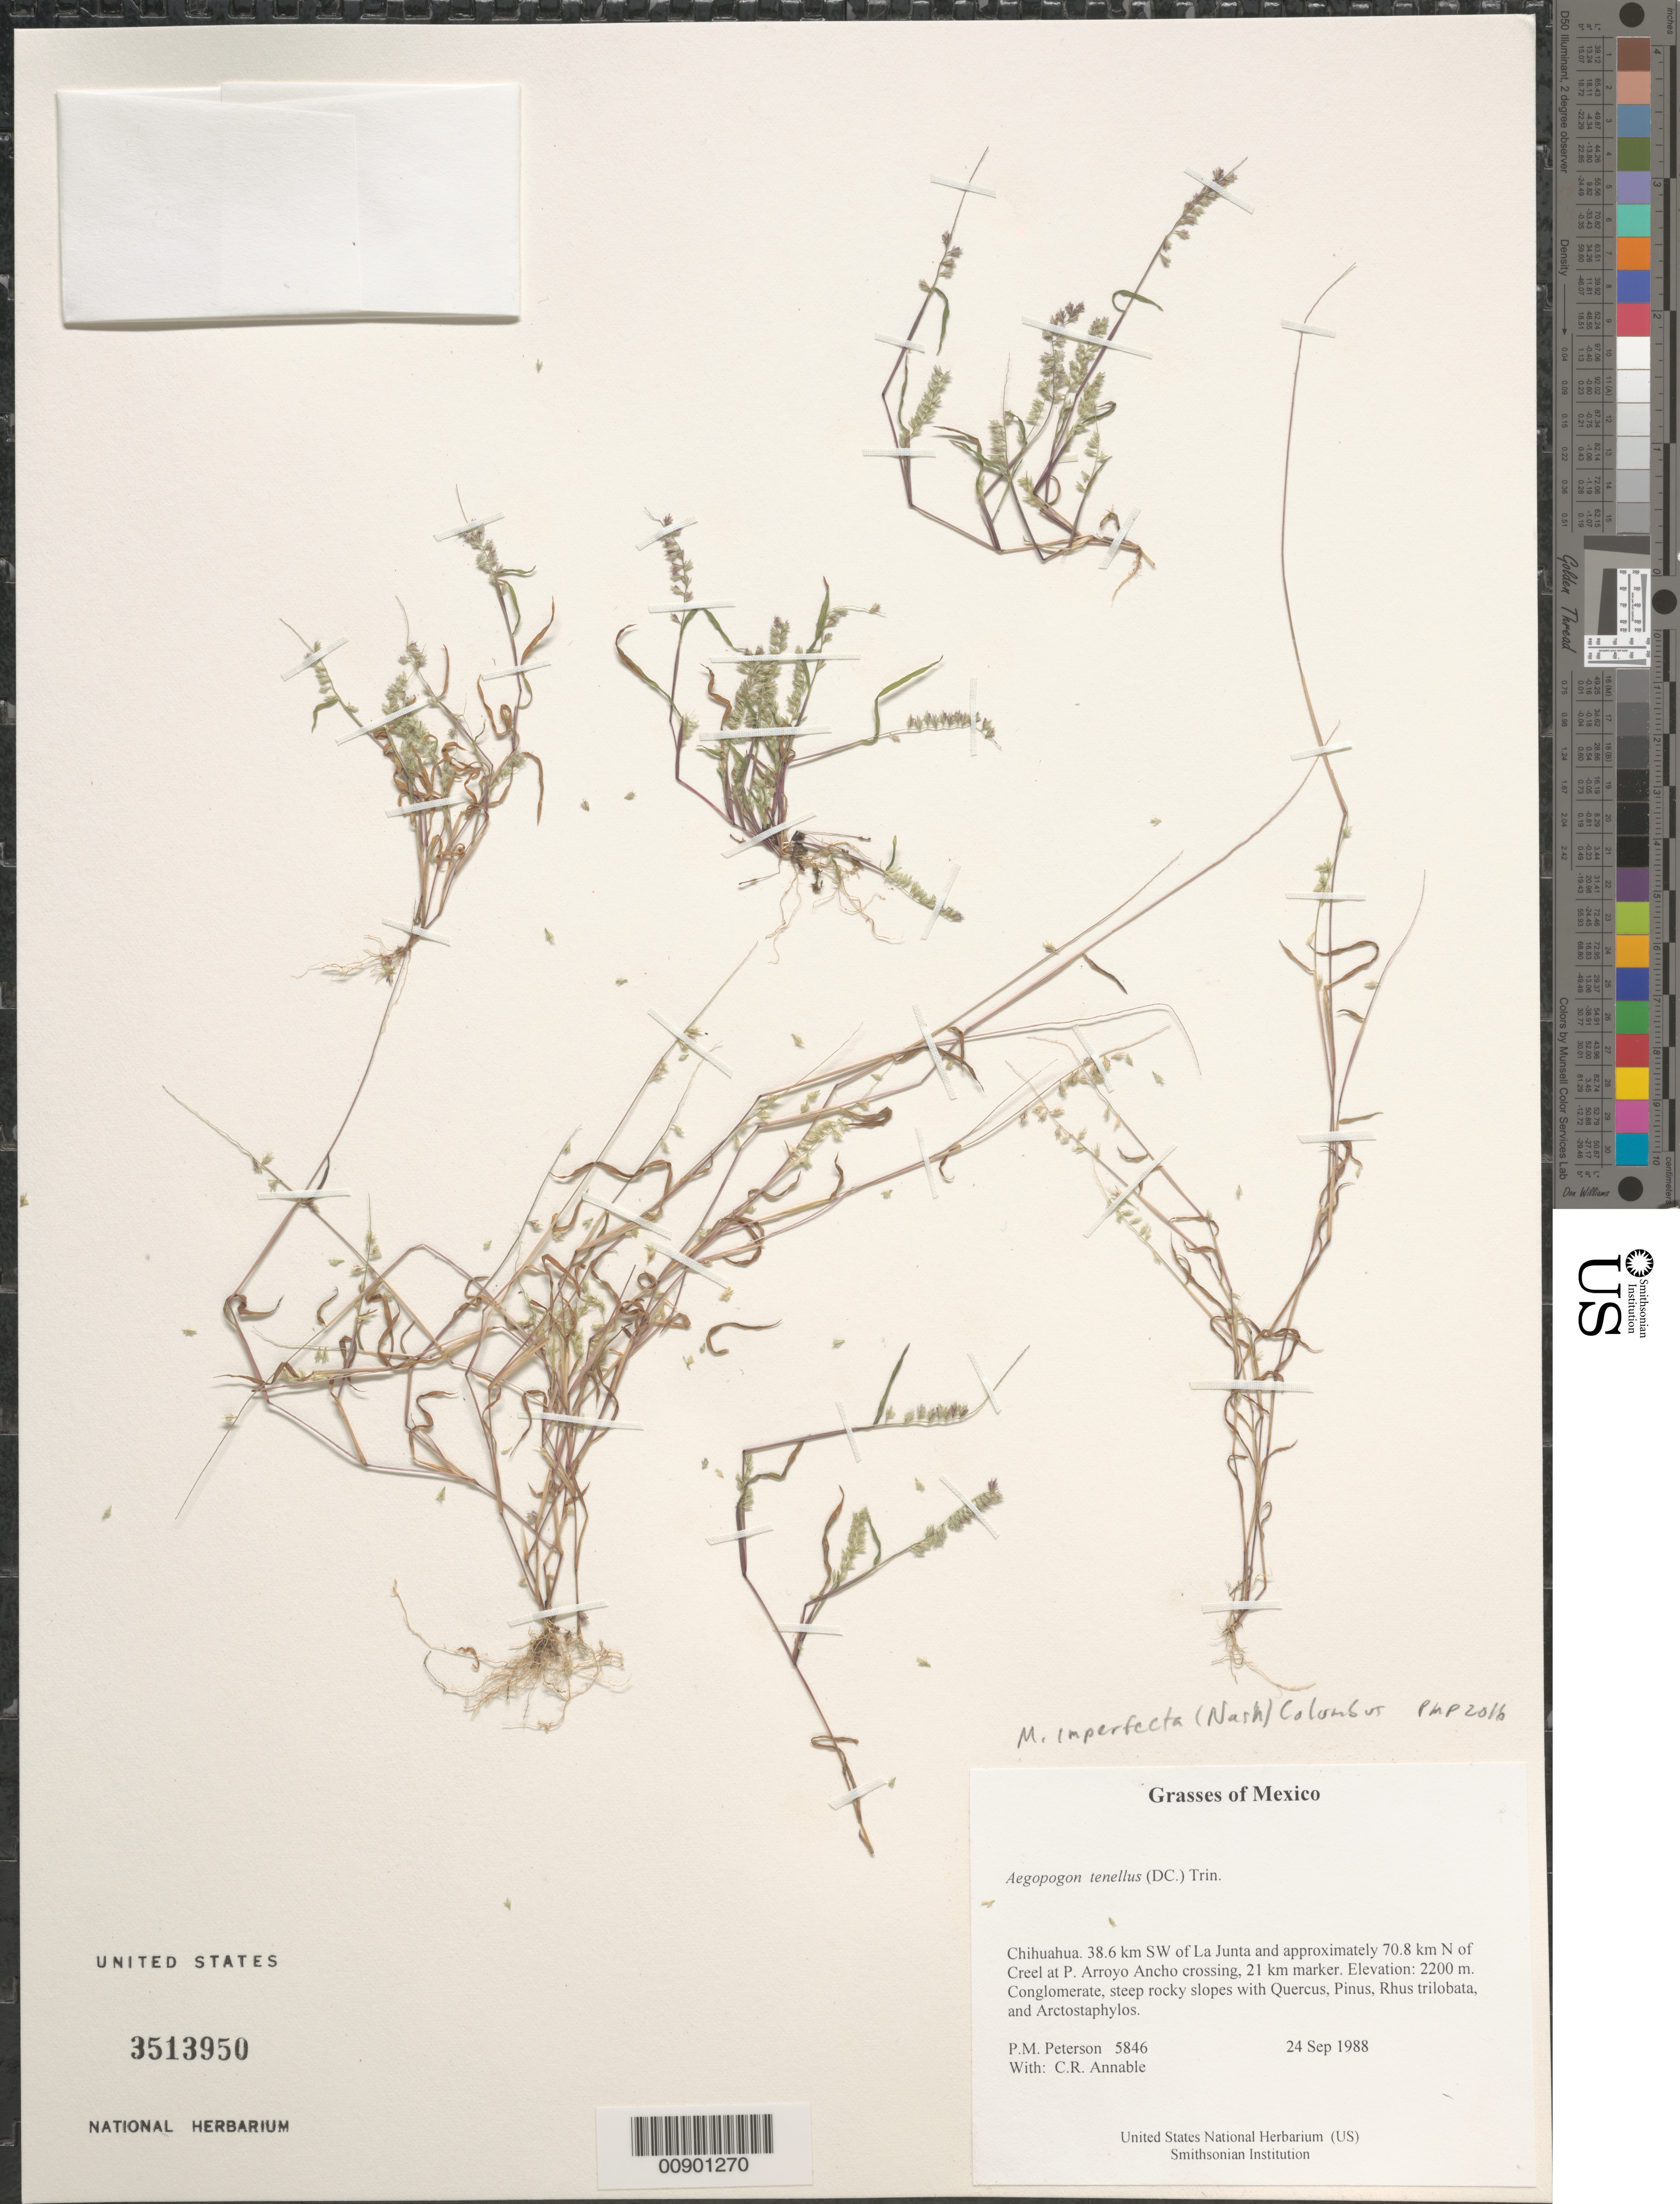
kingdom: Plantae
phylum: Tracheophyta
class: Liliopsida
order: Poales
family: Poaceae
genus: Muhlenbergia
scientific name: Muhlenbergia imperfecta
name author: (Nash) Columbus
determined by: Peterson, Paul M., (BOT), Smithsonian Institution - National Museum of Natural History (UNITED STATES)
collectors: P. M. Peterson & C. R. Annable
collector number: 05846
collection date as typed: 24 Sep 1988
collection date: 1988-09-24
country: Mexico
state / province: Chihuahua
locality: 38.6 km SW of La Junta and approximately 70.8 km N of Creel at P. Arroyo Ancho crossing, 21 km marker.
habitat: Conglomerate, steep rocky slopes with Quercus, Pinus, Rhus trilobata, and Arctostaphylos.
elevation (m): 2200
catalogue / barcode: US 3513950